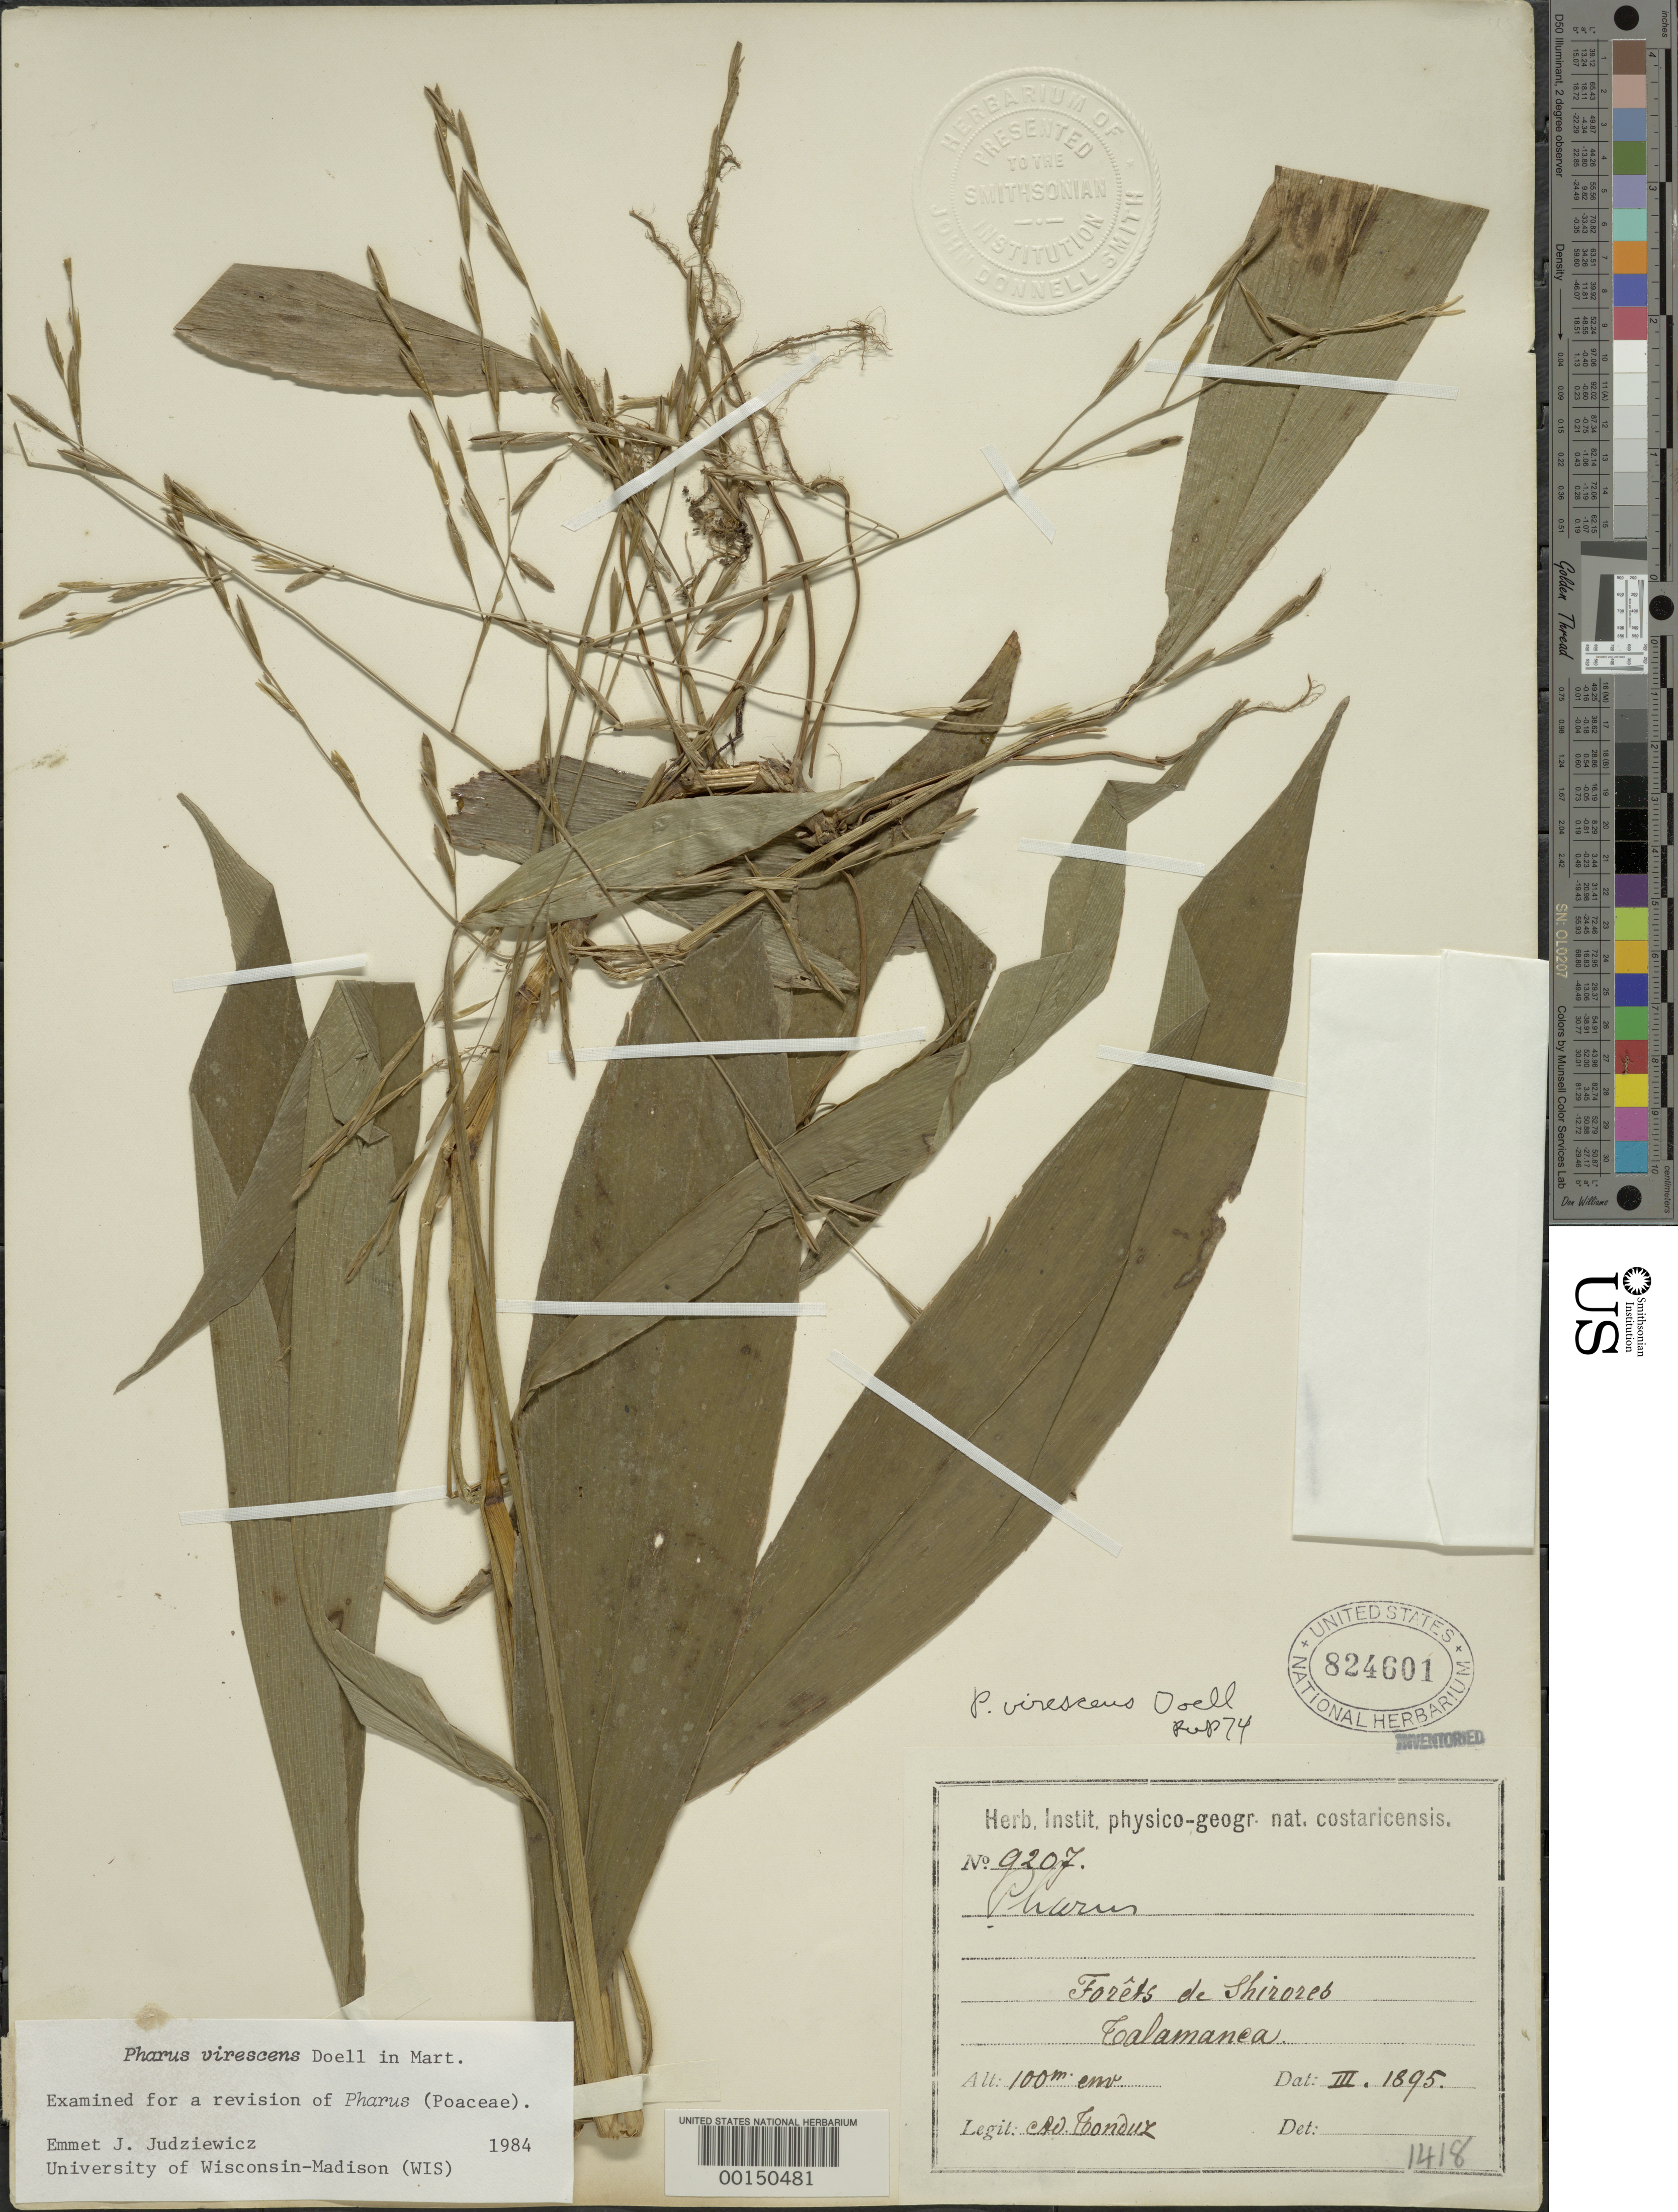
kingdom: Plantae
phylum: Tracheophyta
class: Liliopsida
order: Poales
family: Poaceae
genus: Pharus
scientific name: Pharus virescens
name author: Döll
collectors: A. Tonduz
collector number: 9207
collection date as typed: Mar 1895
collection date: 1895-03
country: Costa Rica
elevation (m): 100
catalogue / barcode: US 824601